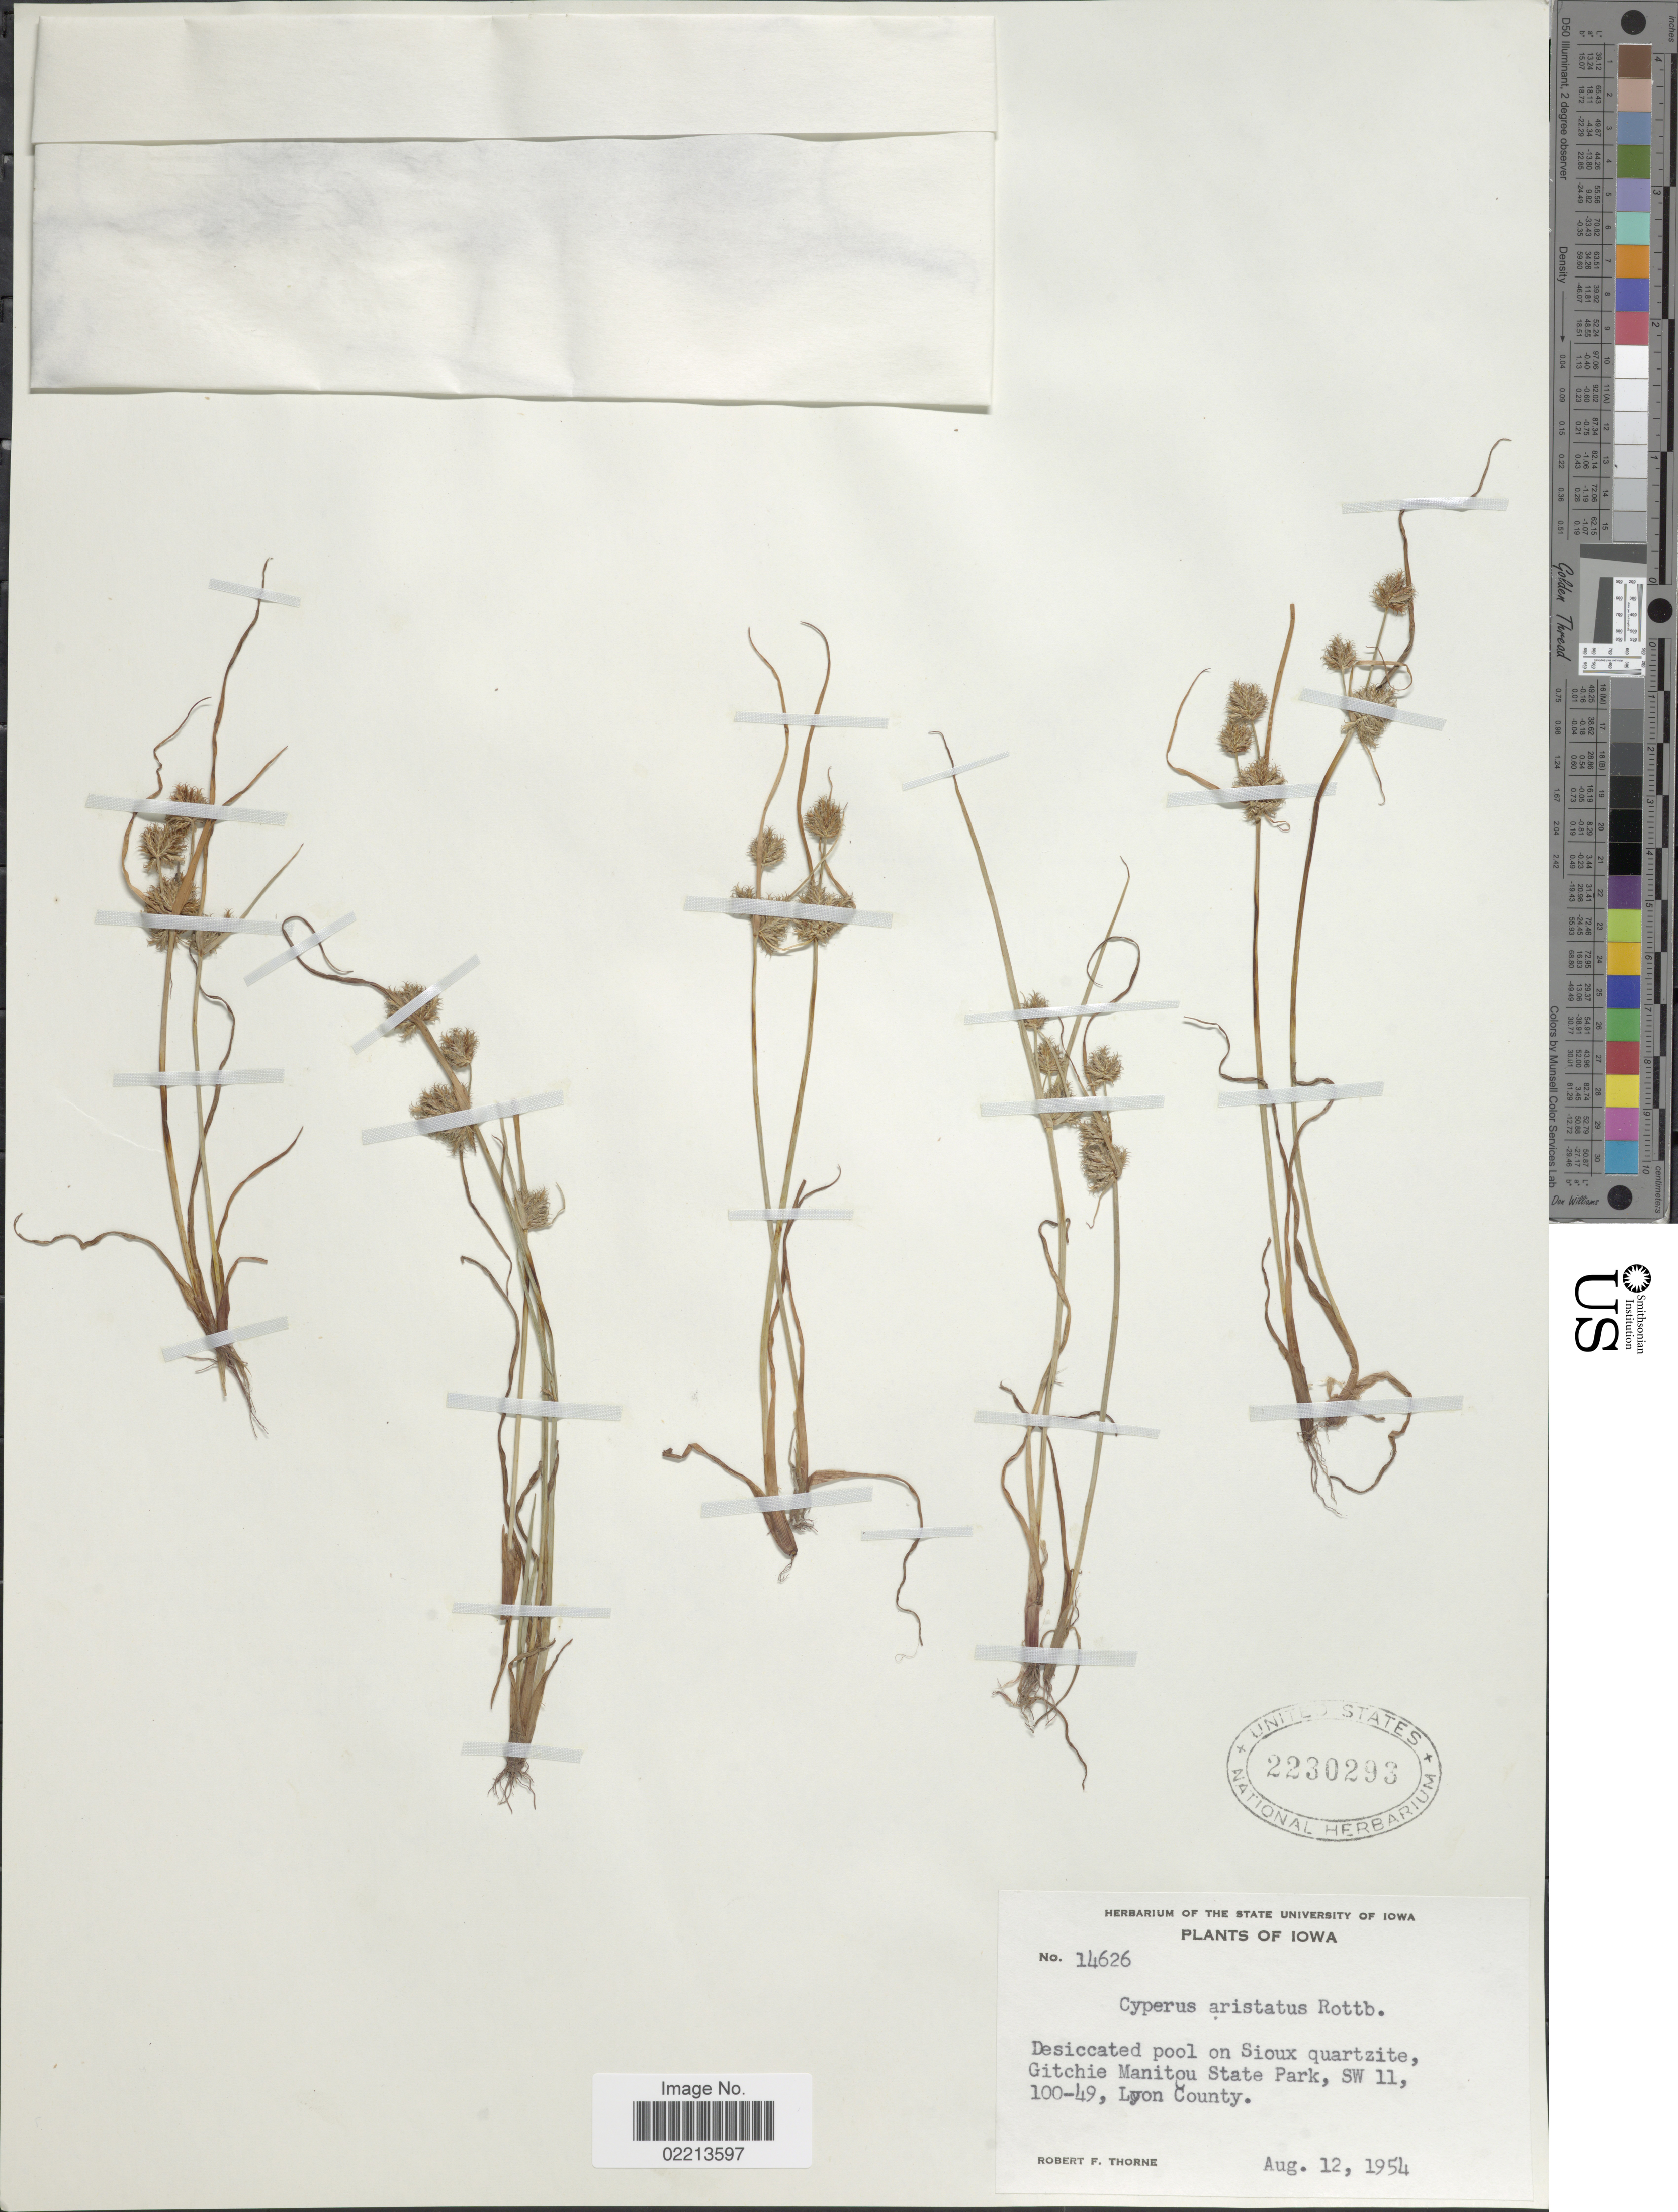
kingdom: Plantae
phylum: Tracheophyta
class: Liliopsida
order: Poales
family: Cyperaceae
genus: Cyperus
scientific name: Cyperus squarrosus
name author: L.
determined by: Strong, Mark T., (BOT), Smithsonian Institution - National Museum of Natural History (UNITED STATES)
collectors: R. F. Thorne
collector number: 14626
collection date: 1954-08-12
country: United States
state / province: Iowa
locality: Gitchie Manitou State Park, SW 11, 100-49, Lyon County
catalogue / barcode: US 2230293